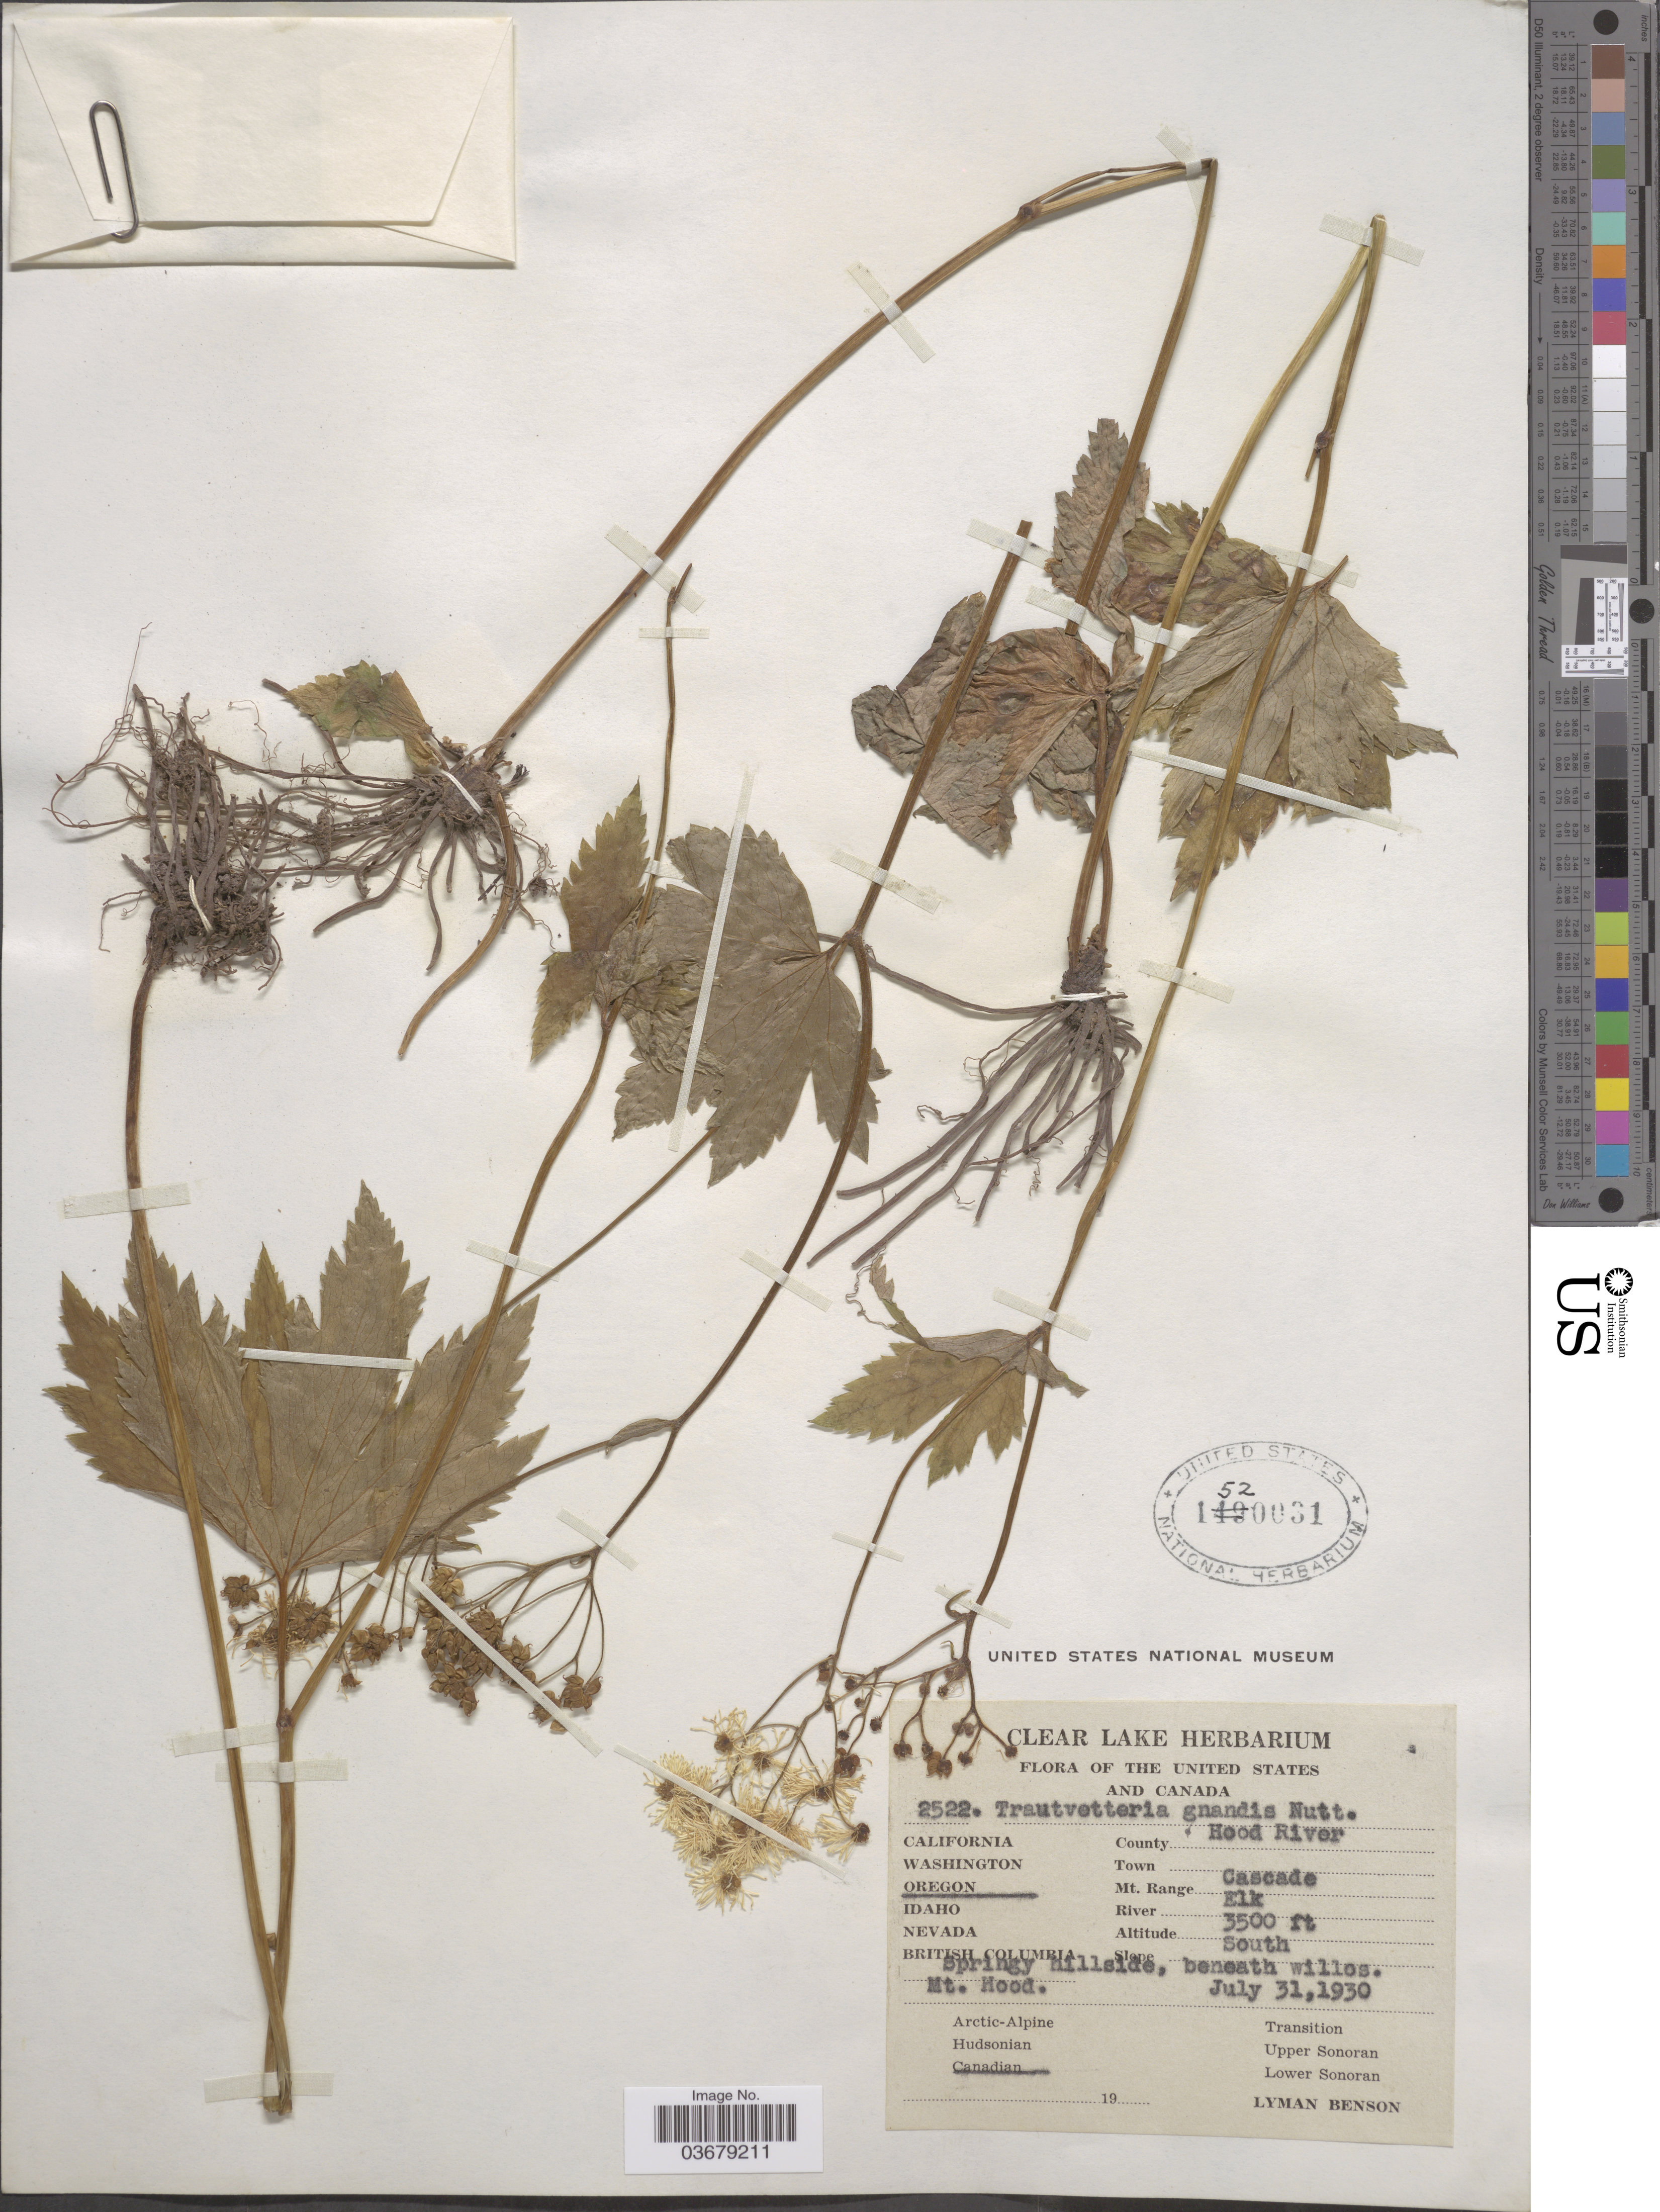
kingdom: Plantae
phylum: Tracheophyta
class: Magnoliopsida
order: Ranunculales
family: Ranunculaceae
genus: Trautvetteria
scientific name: Trautvetteria caroliniensis var. grandis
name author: (Water) Vail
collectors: L. D. Benson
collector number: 2522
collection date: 1930-07-31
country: United States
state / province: Oregon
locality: County Hood River. Mt. Range Cascade. River Elk. Mt. Hood.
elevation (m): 1067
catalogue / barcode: US 1520031